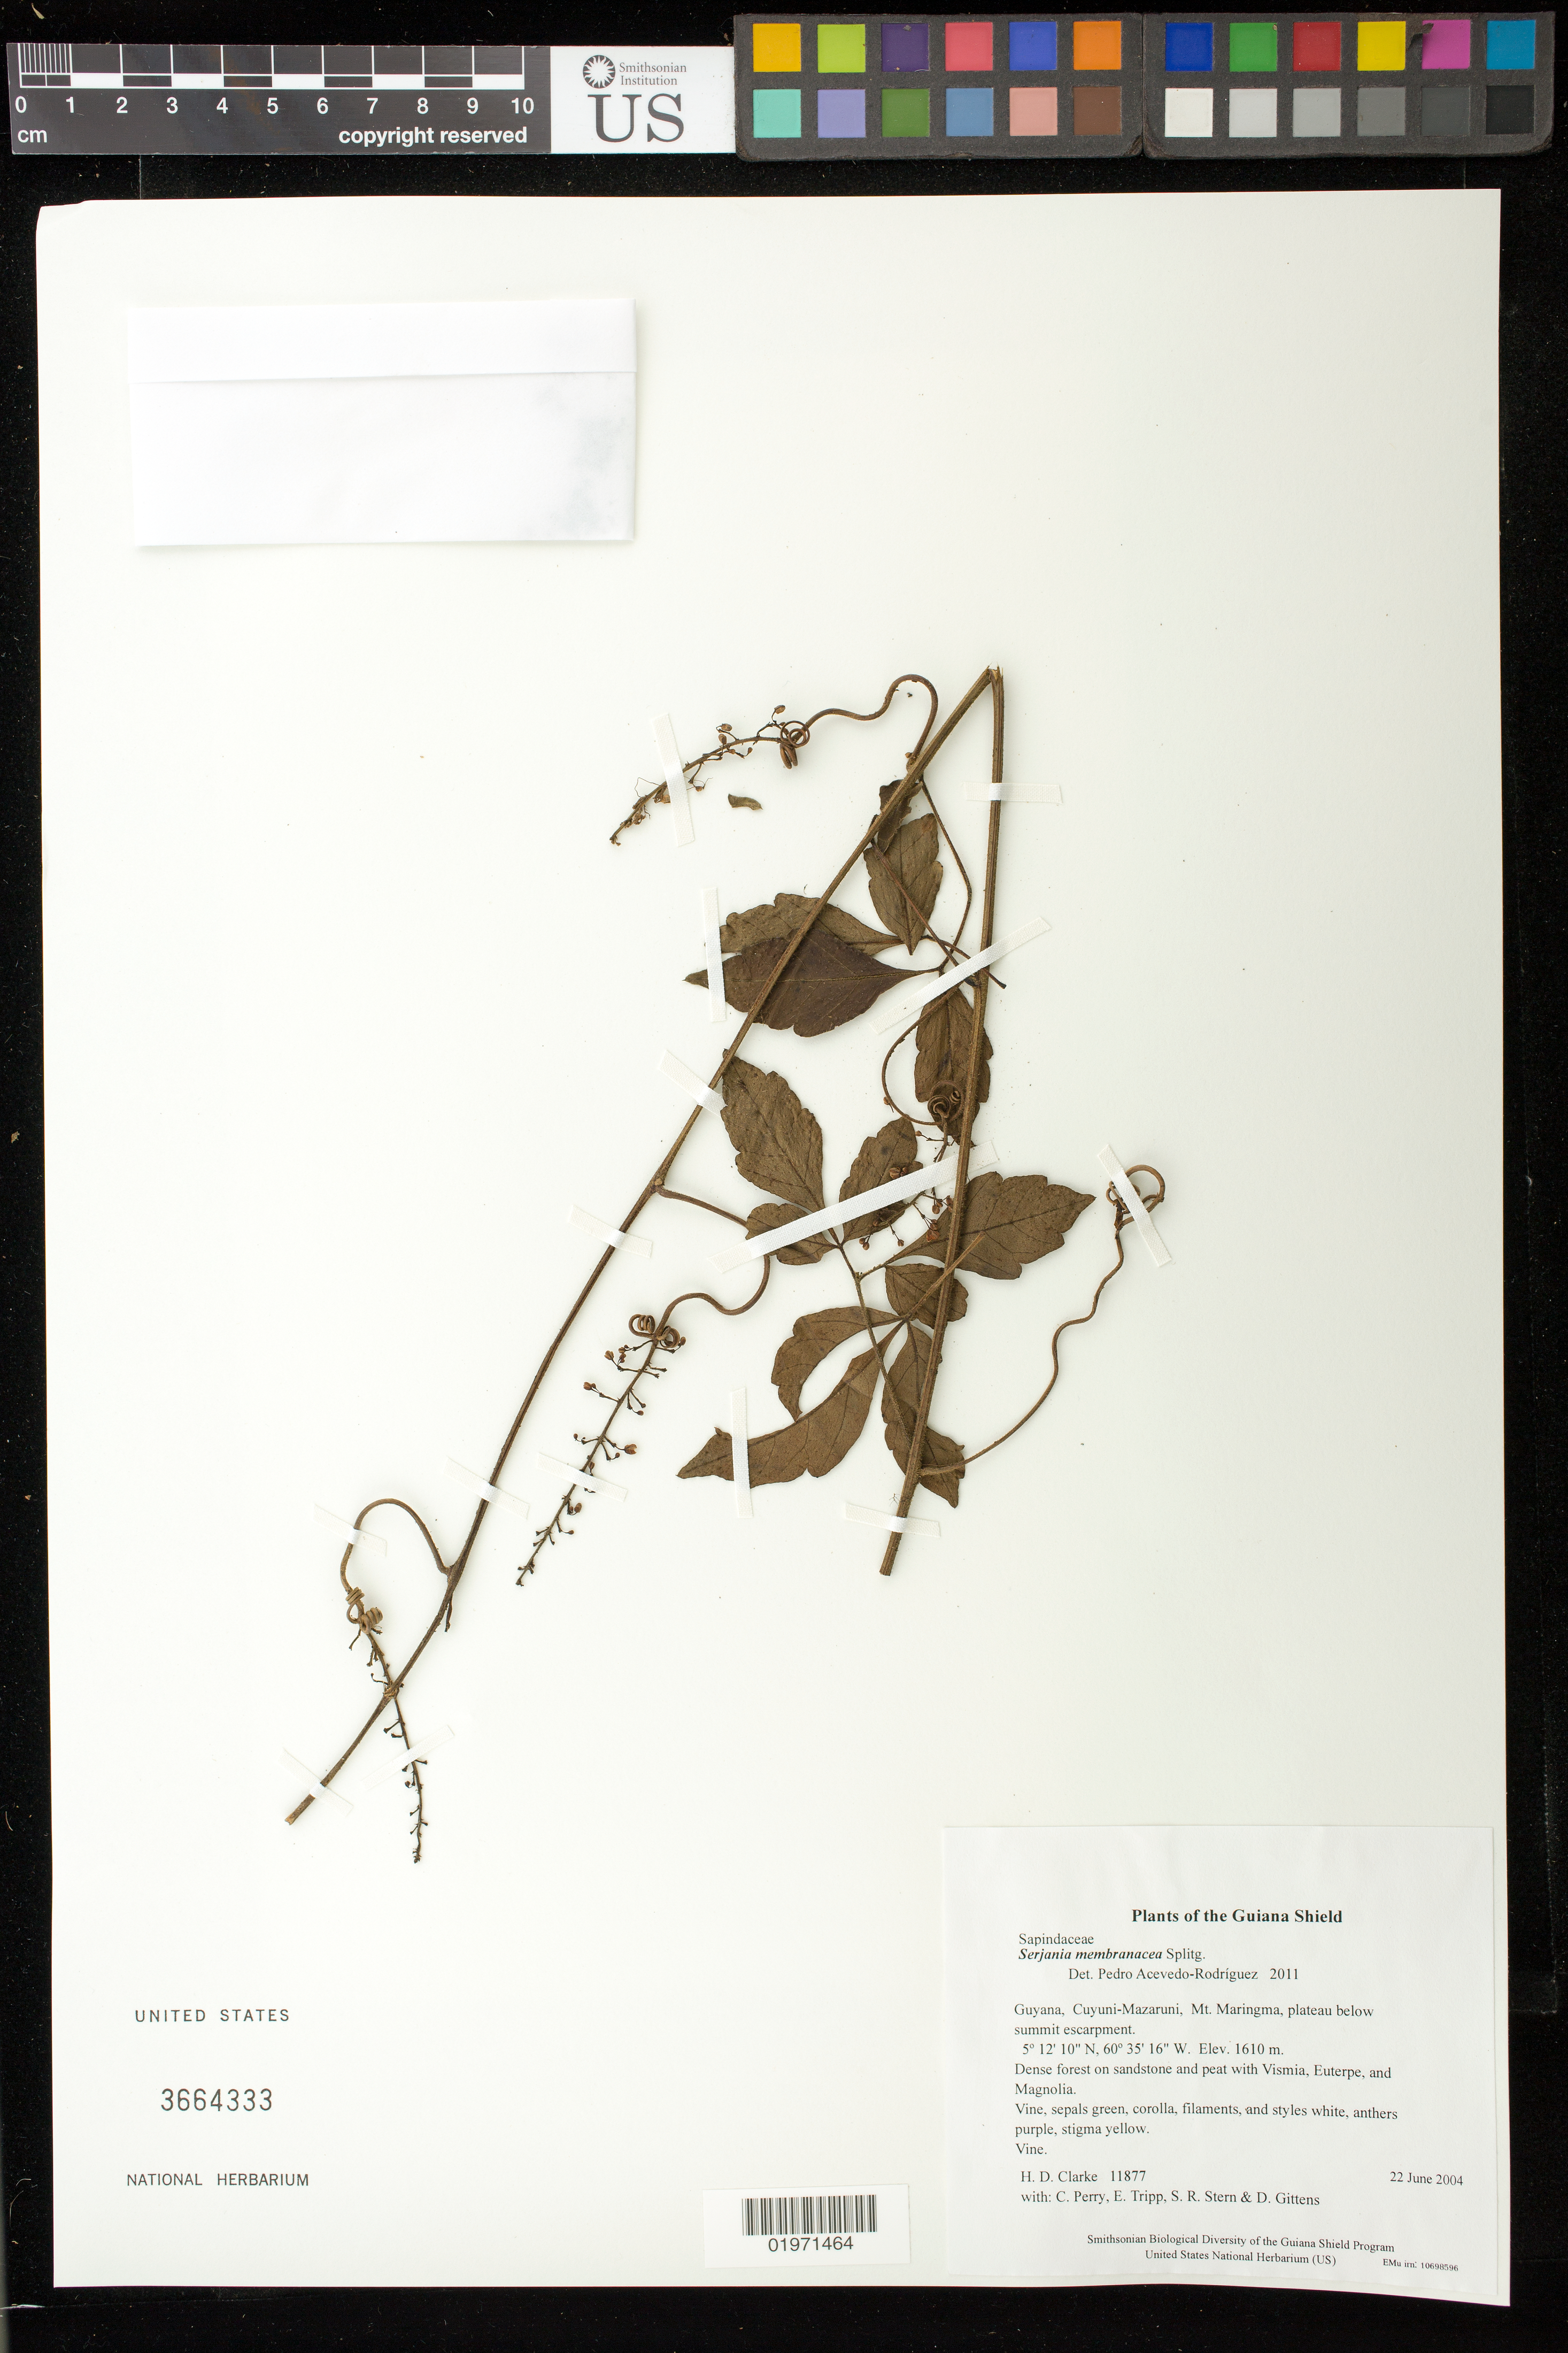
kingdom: Plantae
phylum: Tracheophyta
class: Magnoliopsida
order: Sapindales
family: Sapindaceae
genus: Serjania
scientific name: Serjania membranacea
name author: Splitg.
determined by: Acevedo-Rodríguez, P., (BOT), Smithsonian Institution - National Museum of Natural History (UNITED STATES)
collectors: H. D. Clarke, C. Perry, E. Tripp, S. R. Stern & D. Gittens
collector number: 11877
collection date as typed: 22 June 2004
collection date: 2004-06-22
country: Guyana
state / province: Cuyuni-Mazaruni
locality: Mt. Maringma, plateau below summit escarpment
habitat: Dense forest on sandstone and peat with Vismia, Euterpe, and Magnolia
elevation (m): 1610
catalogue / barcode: US 3664333